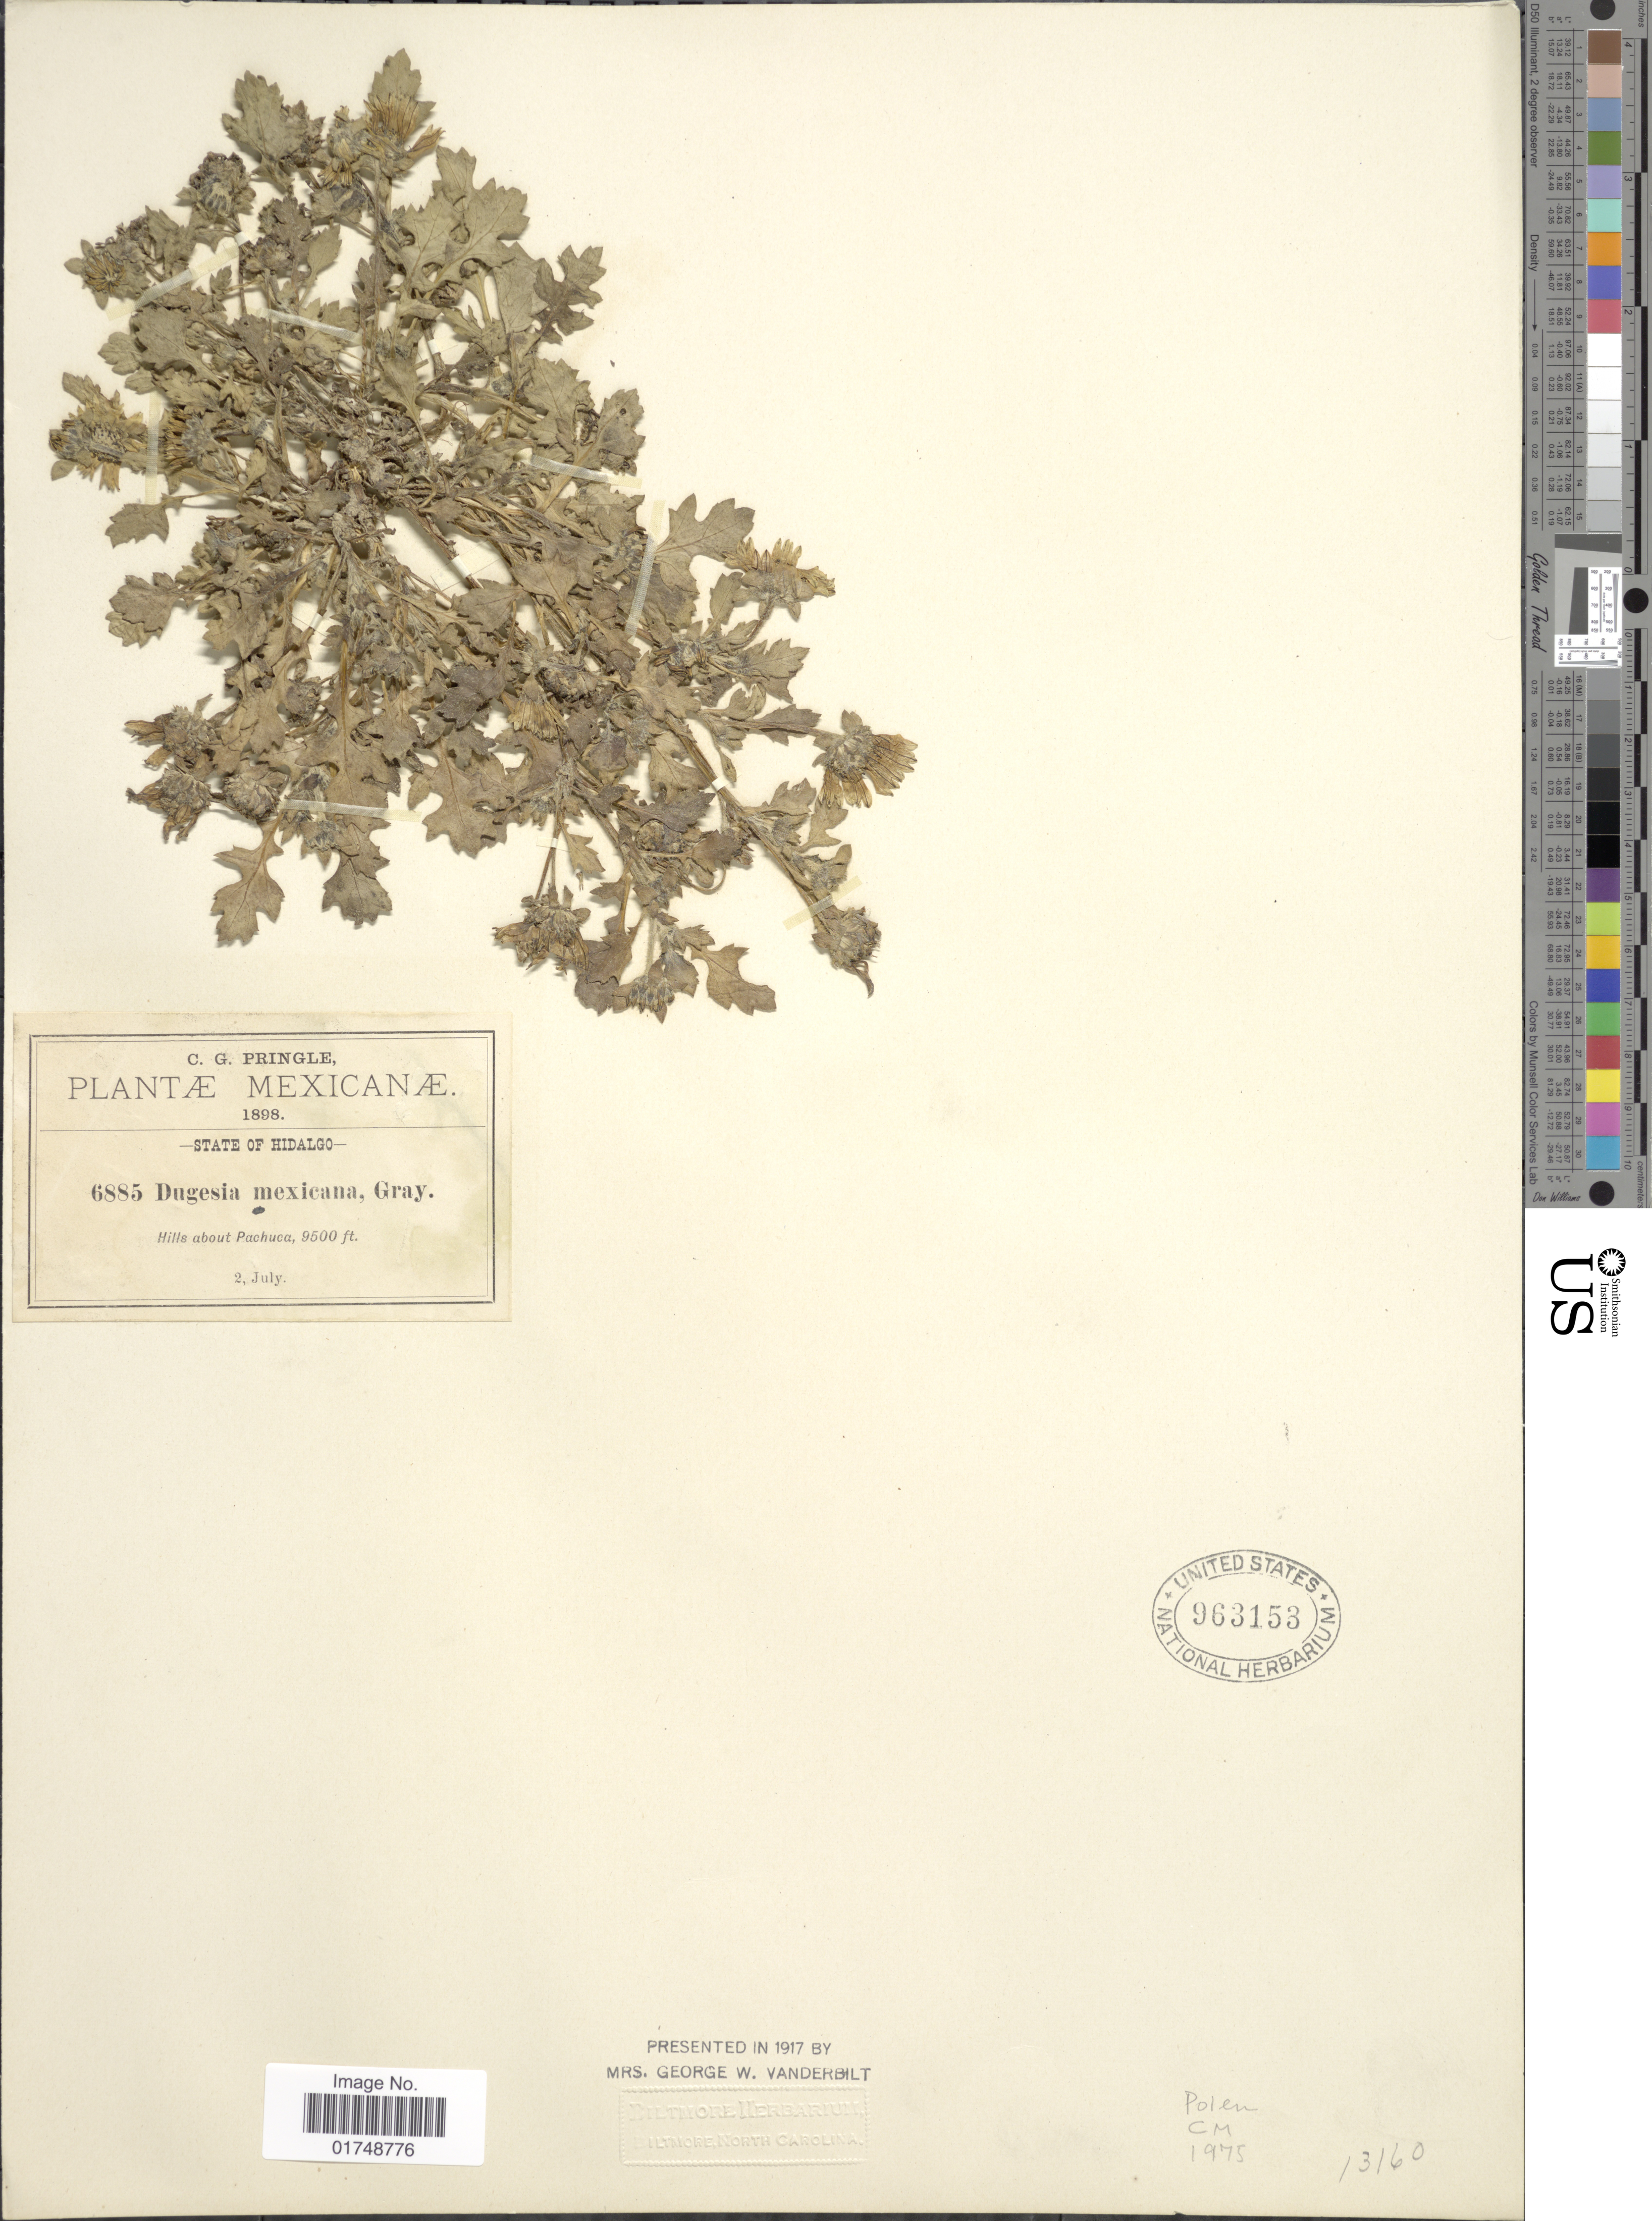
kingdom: Plantae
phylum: Tracheophyta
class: Magnoliopsida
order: Asterales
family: Asteraceae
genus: Dugesia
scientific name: Dugesia mexicana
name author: A. Gray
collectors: C. G. Pringle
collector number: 6885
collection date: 1898-07-02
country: Mexico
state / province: Hidalgo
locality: Mexicanae. Satte of Hidalgo. hills about Pachuca.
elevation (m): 2896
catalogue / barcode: US 963153